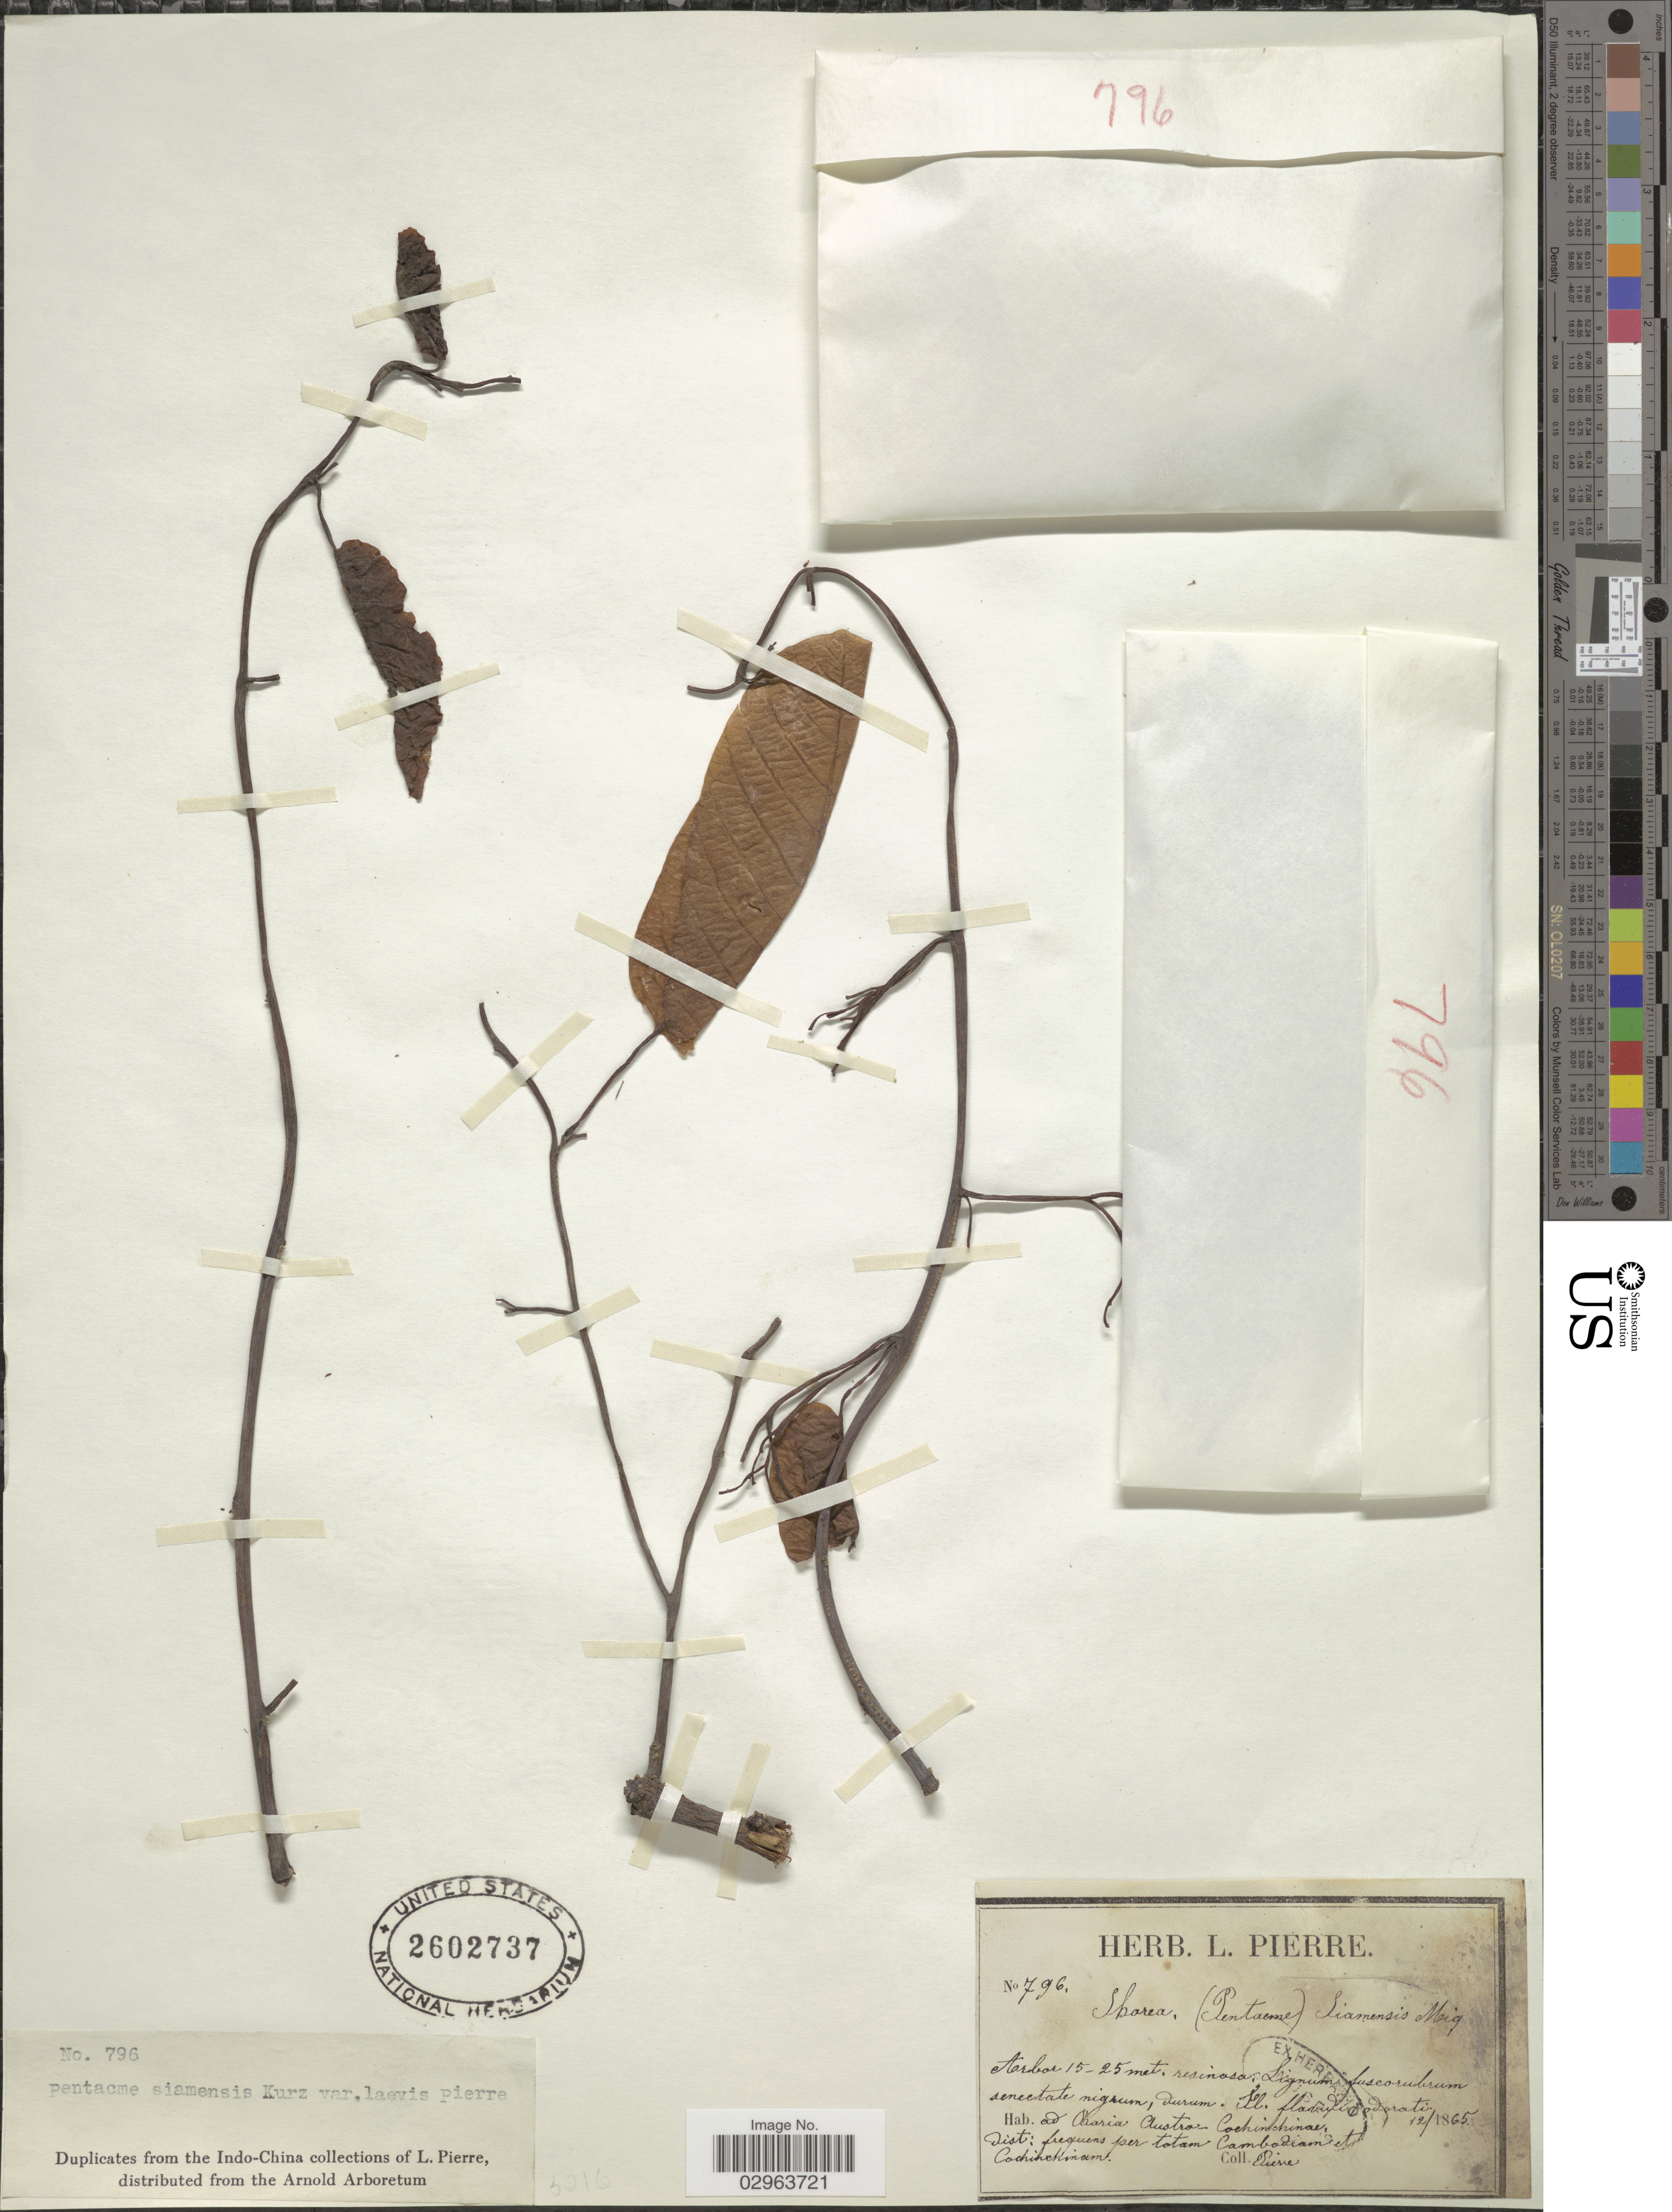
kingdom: Plantae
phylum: Tracheophyta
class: Magnoliopsida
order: Malvales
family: Dipterocarpaceae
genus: Pentacme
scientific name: Pentacme siamensis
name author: (Miq.) Kurz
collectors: L. Pierre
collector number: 796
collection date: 1865-12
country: Vietnam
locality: Ad Charia Austro Cochinchina dist.: frequens per totam Cambodiam et Cochinchinam.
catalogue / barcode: US 2602737